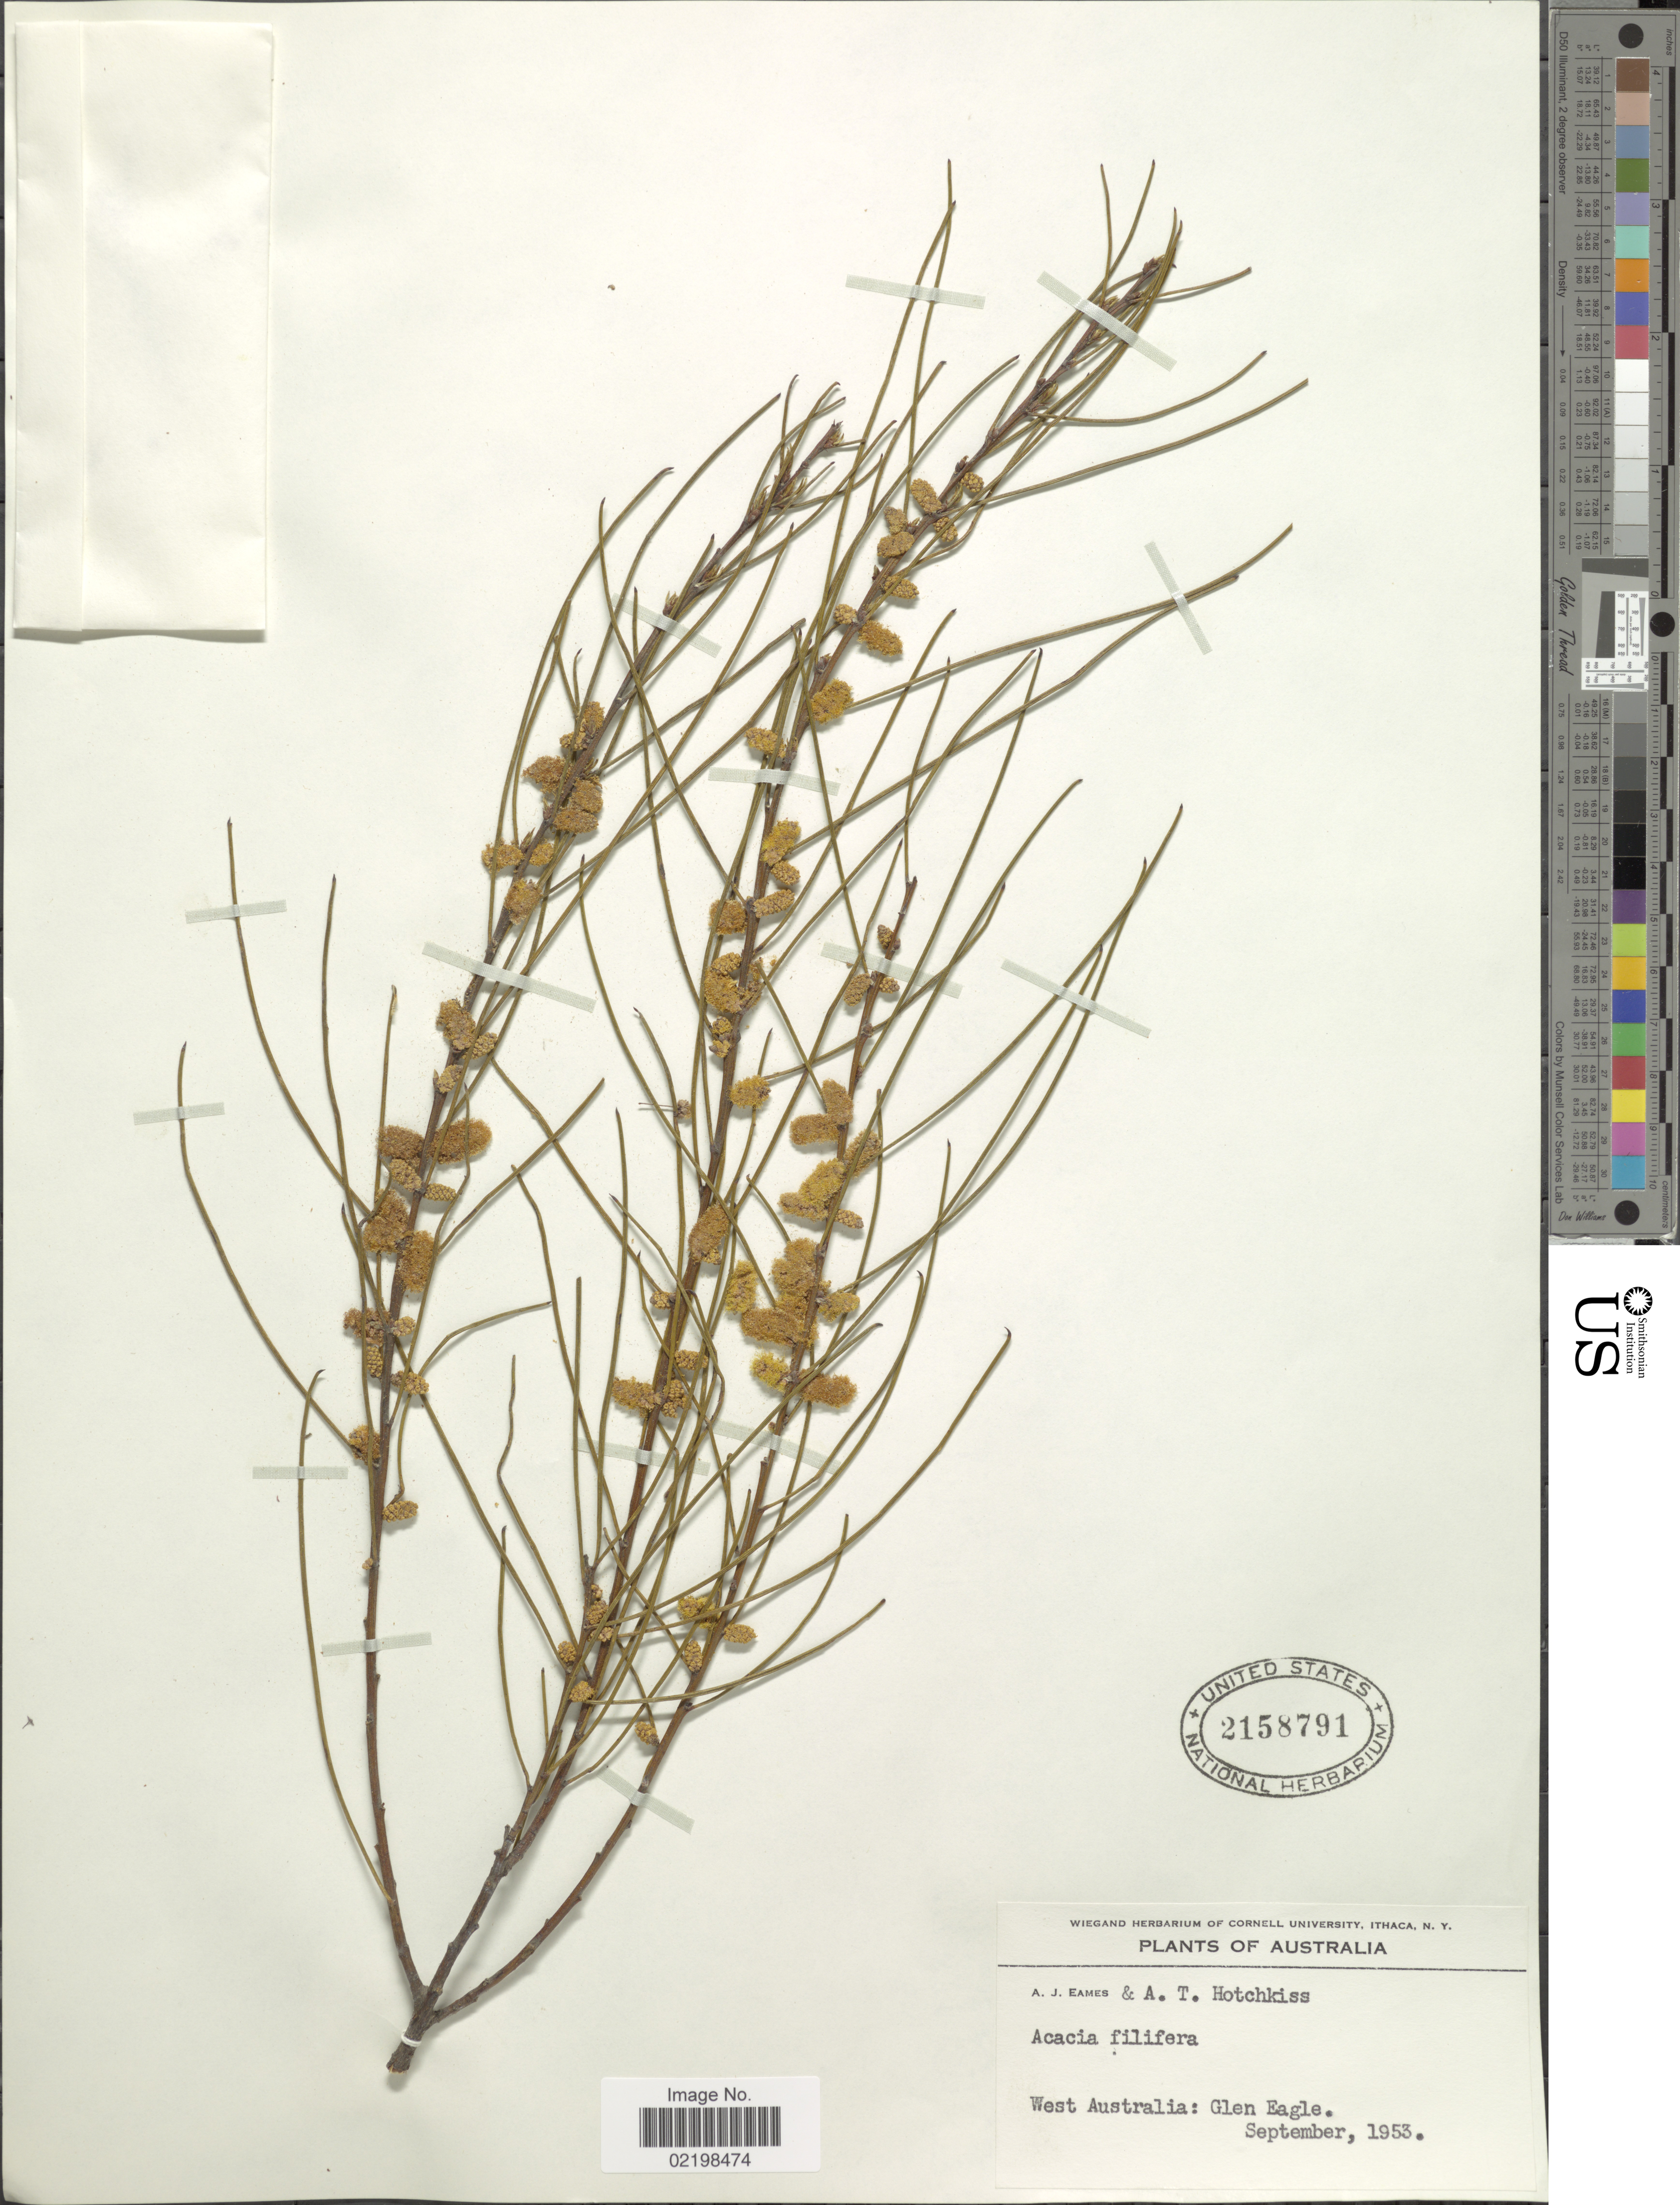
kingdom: Plantae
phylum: Tracheophyta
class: Magnoliopsida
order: Fabales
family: Fabaceae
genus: Acacia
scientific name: Acacia filifera, ined.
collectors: A. J. Eames & A. Hotchkiss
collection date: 1953-09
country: Australia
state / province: Western Australia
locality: Glen Eagle.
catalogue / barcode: US 2158791